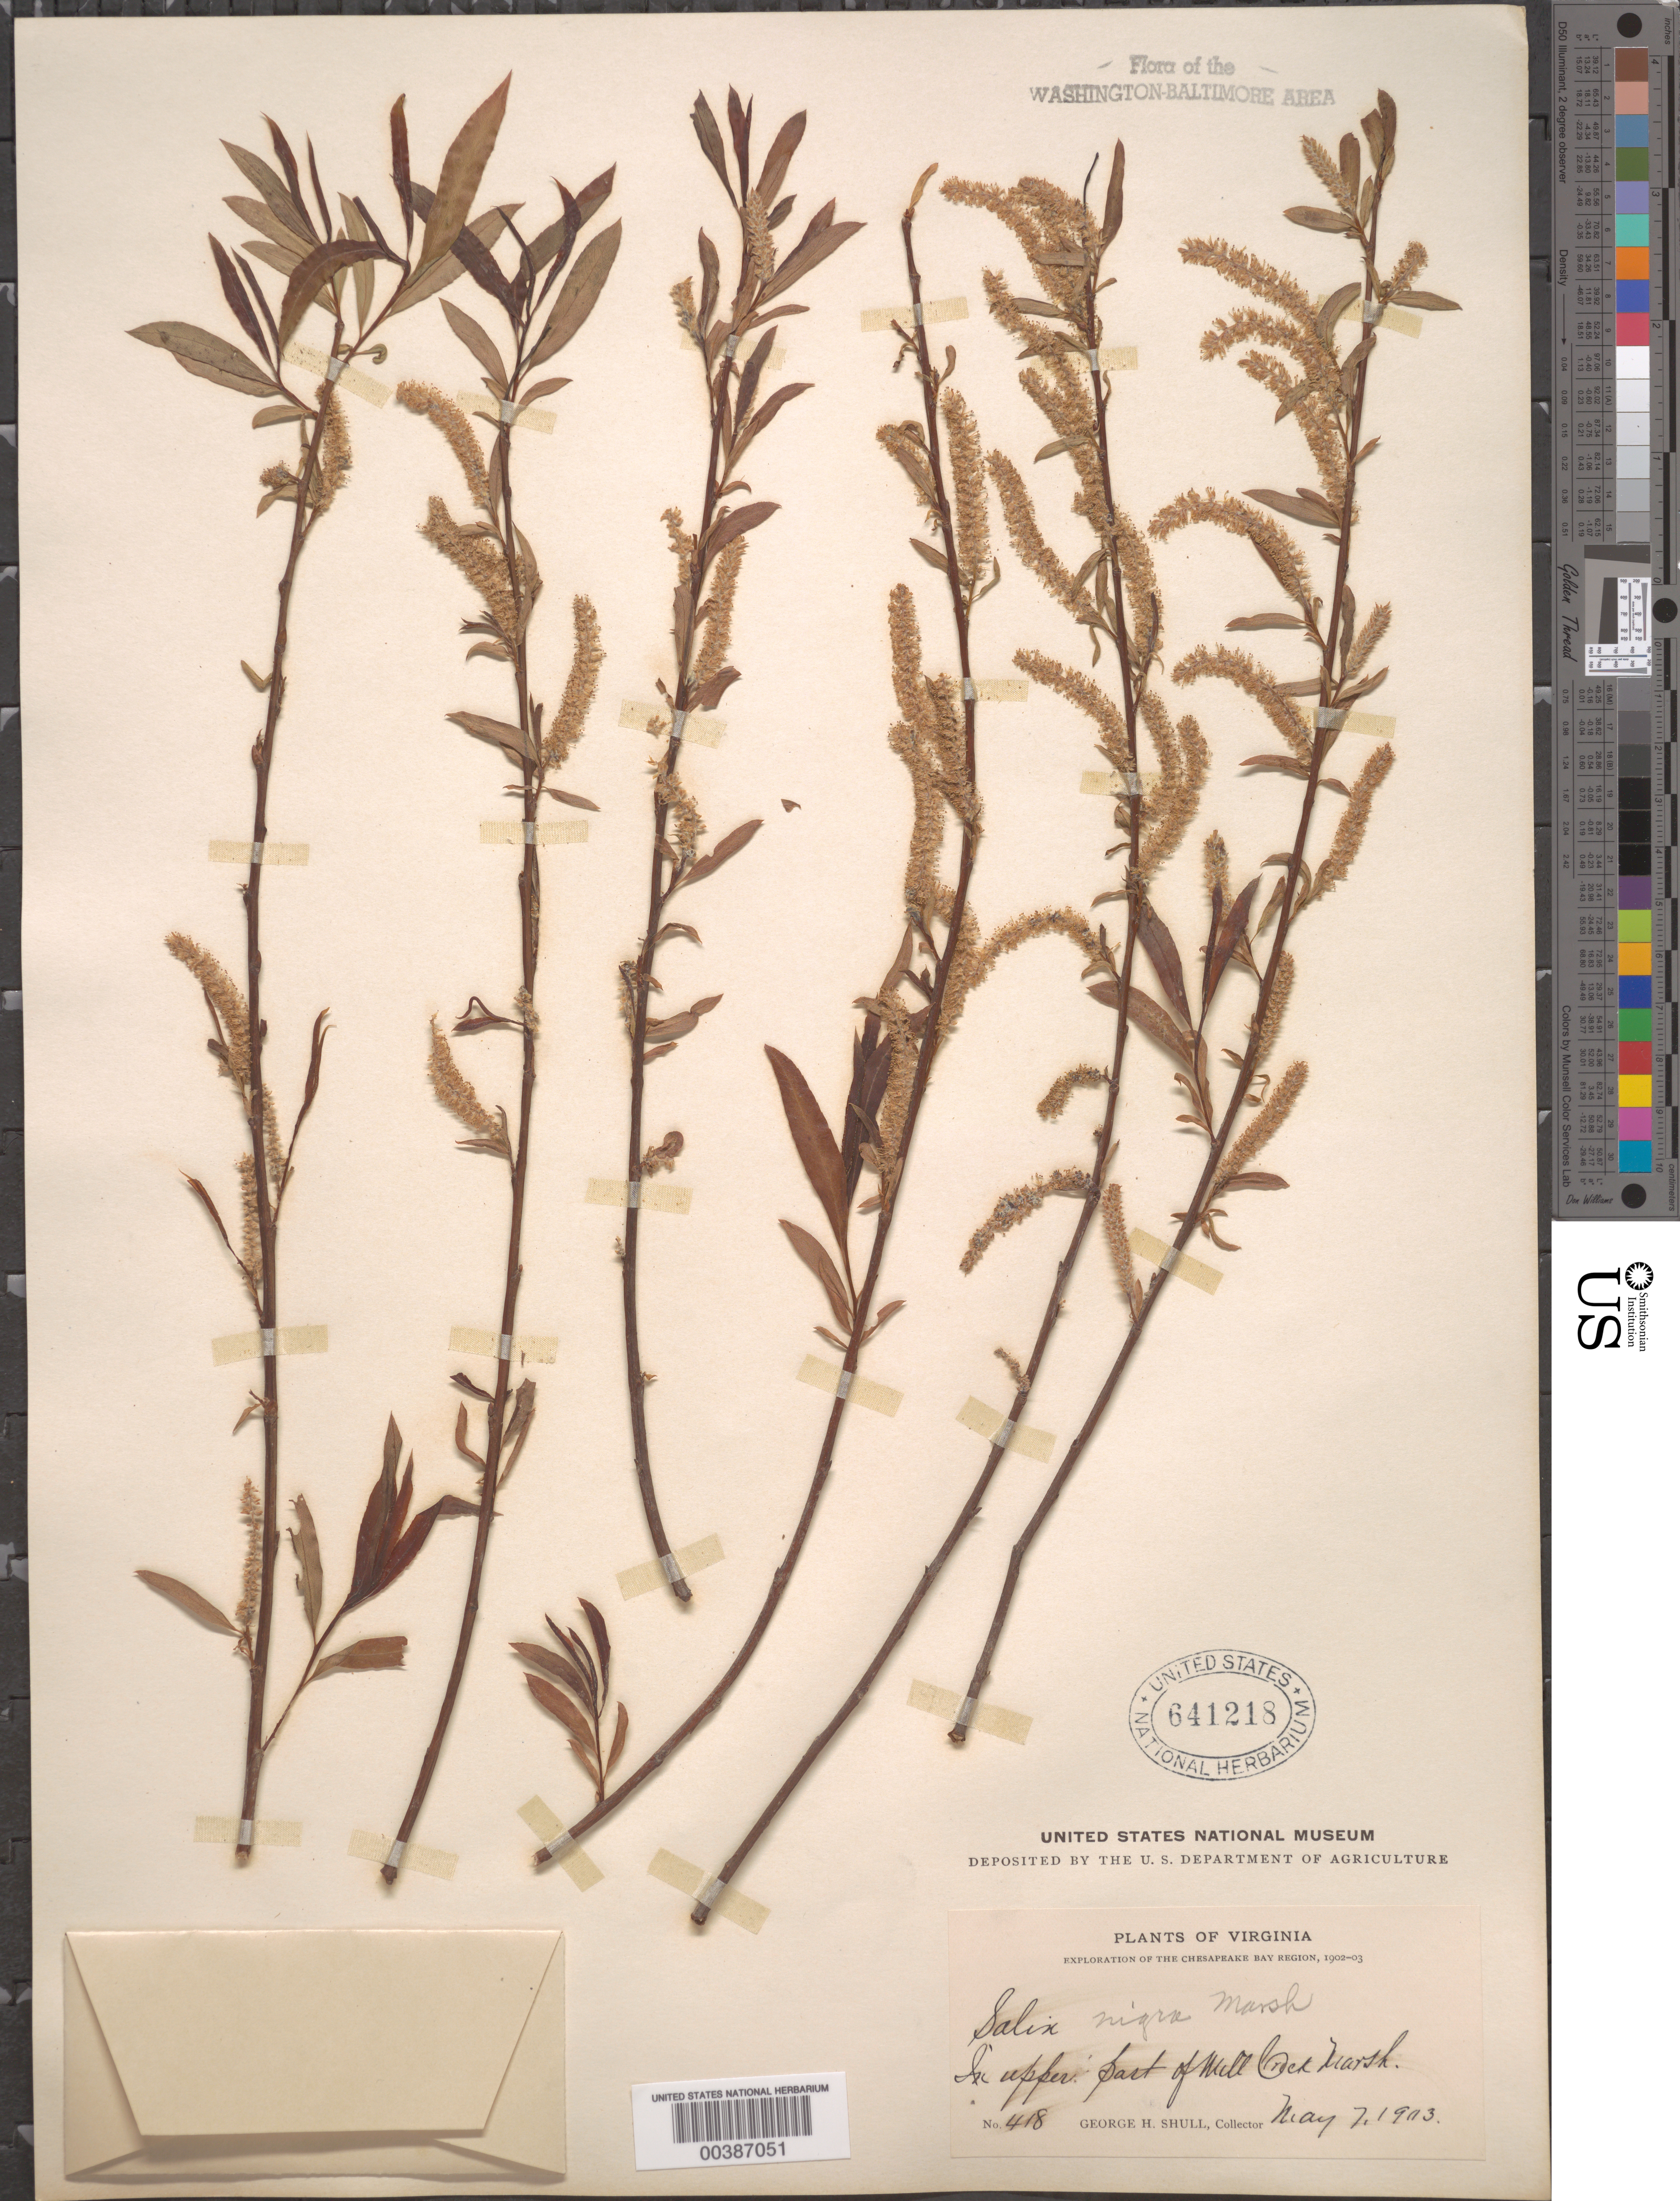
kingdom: Plantae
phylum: Tracheophyta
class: Magnoliopsida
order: Malpighiales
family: Salicaceae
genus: Salix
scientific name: Salix nigra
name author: Marshall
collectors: G. H. Shull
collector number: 418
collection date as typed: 07 May 1903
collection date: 1903-05-07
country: United States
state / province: Virginia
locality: Mill Creek, head of Bay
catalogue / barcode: US 641218